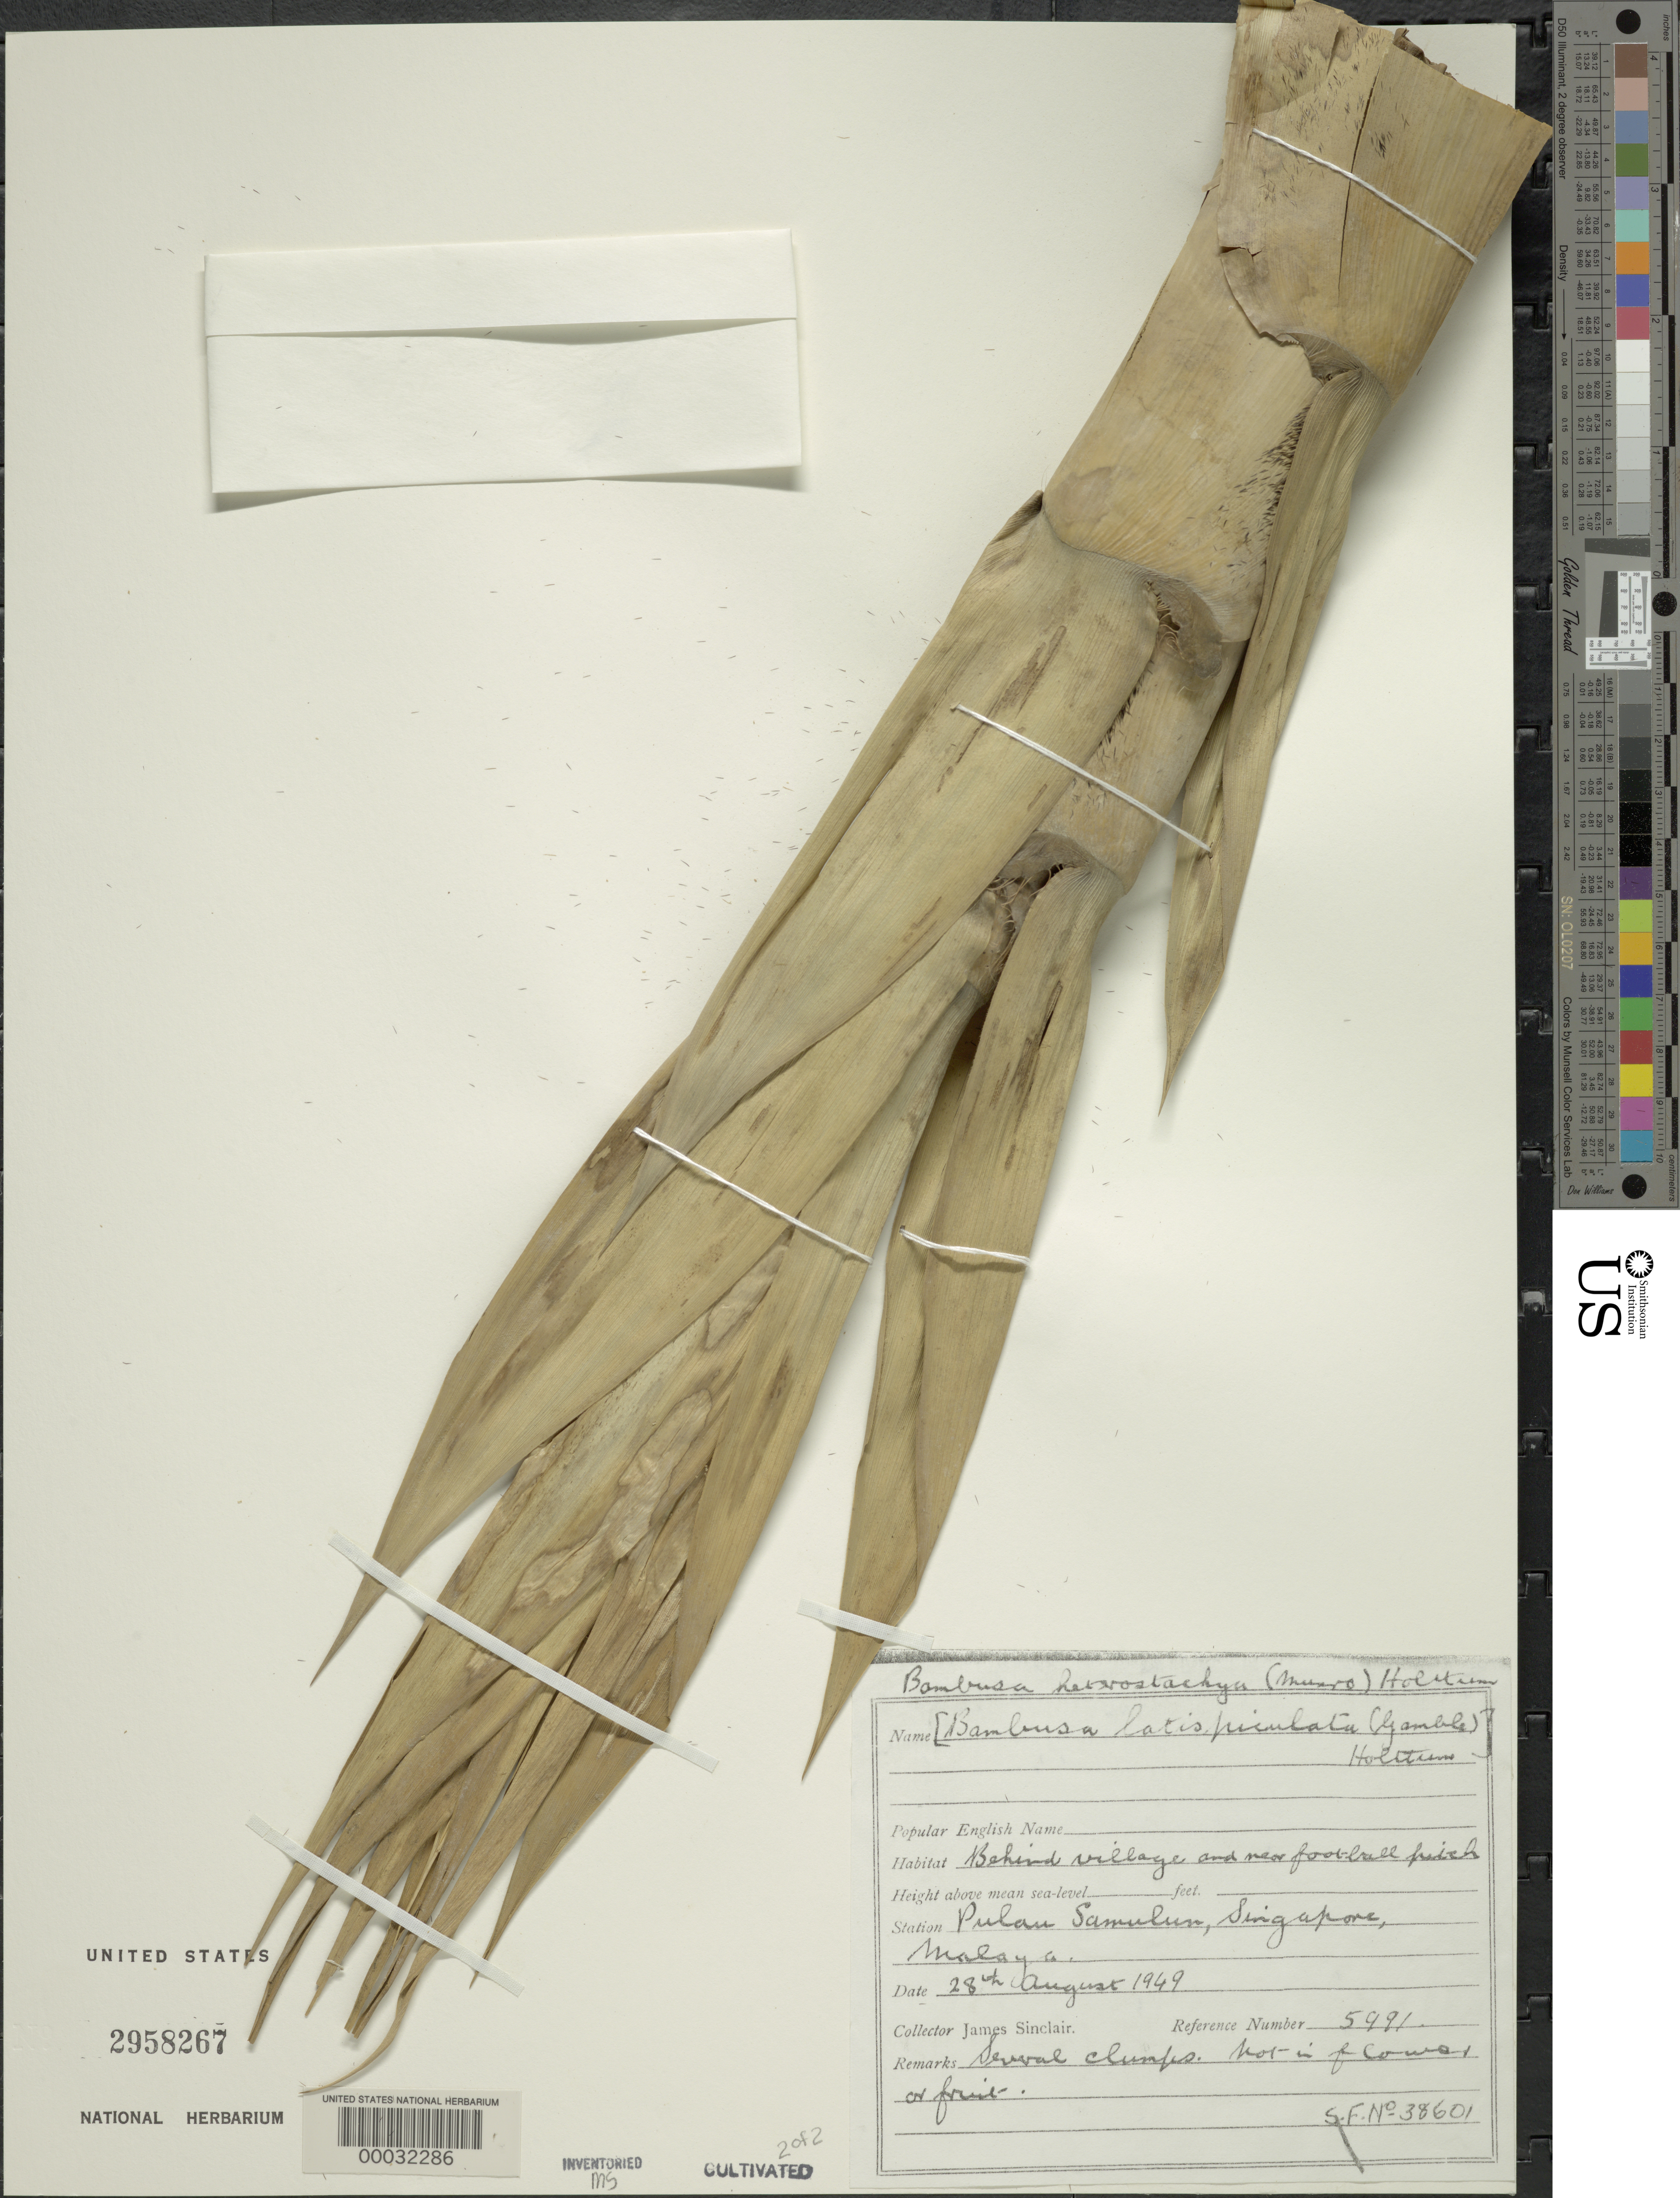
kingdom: Plantae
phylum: Tracheophyta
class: Liliopsida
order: Poales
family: Poaceae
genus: Bambusa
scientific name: Bambusa heterostachya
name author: (Munro) Holttum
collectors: J. Sinclair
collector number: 5829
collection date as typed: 29 May 1949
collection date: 1949-05-29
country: Singapore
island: Singapore Island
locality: Singapore. [country originally recorded as malaysia.] [Malay Peninsula]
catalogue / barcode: US 2958267